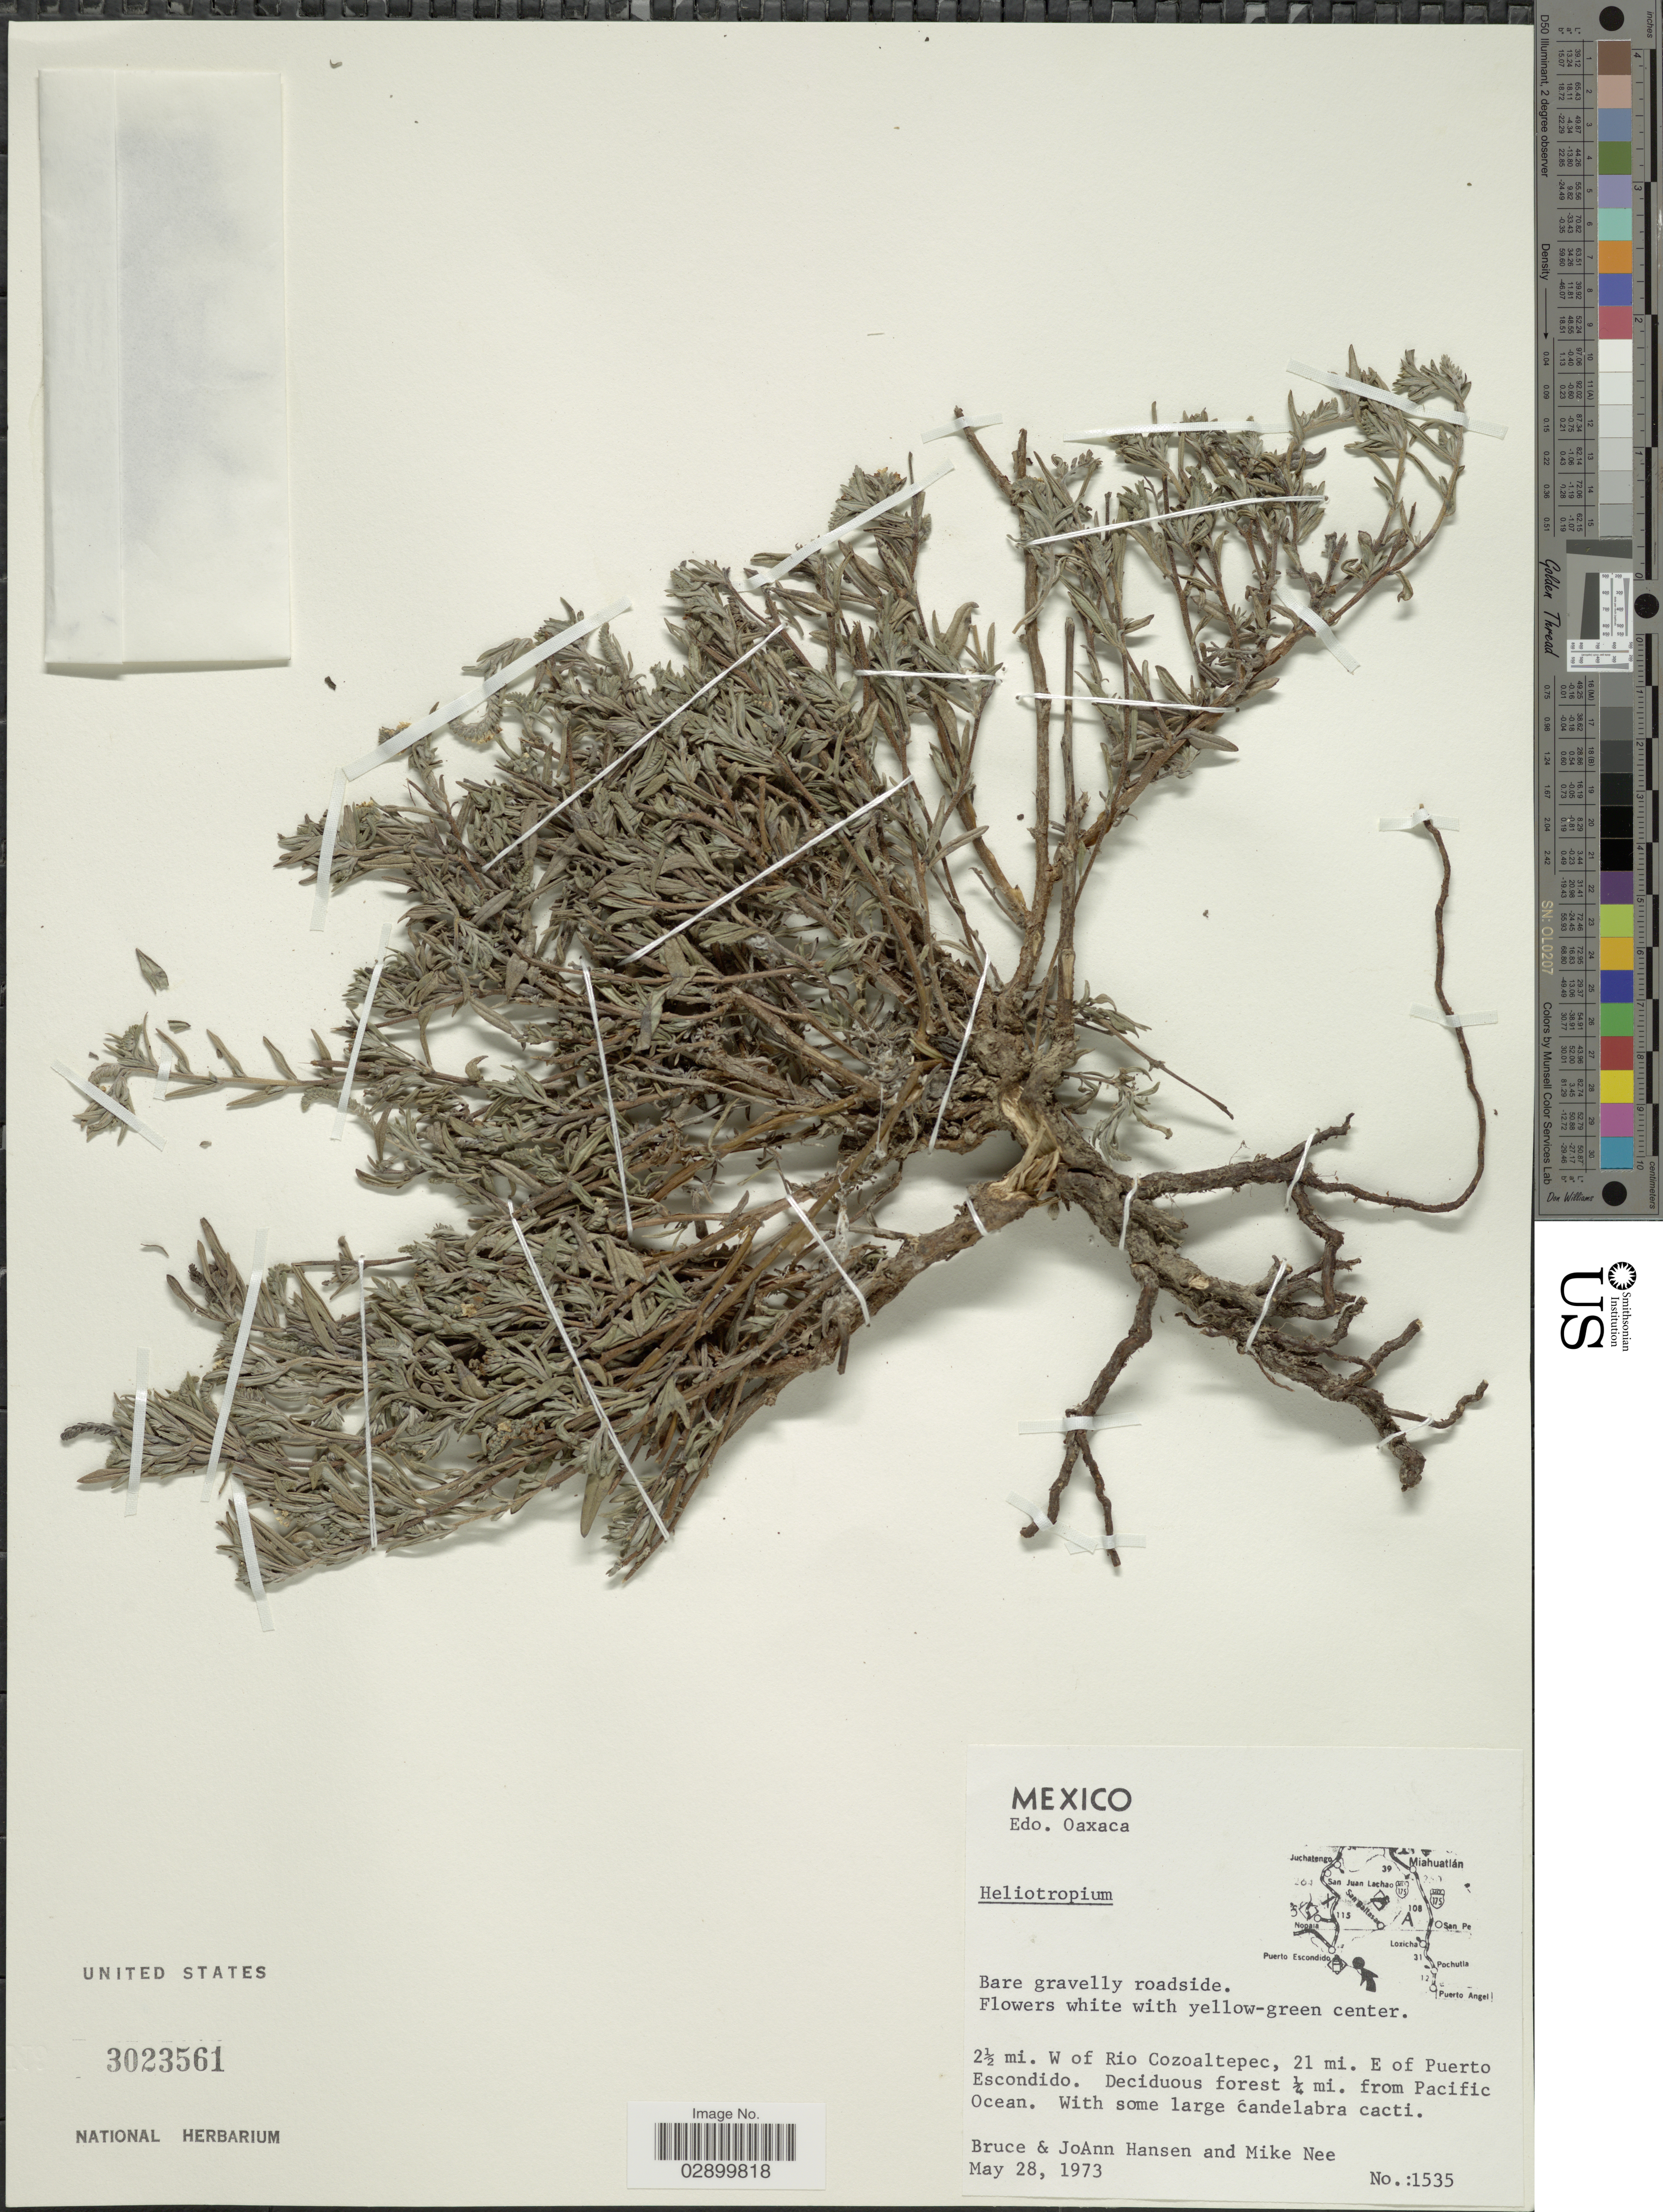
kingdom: Plantae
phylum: Tracheophyta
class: Magnoliopsida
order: Boraginales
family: Heliotropiaceae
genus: Heliotropium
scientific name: Heliotropium sp.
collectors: B. Hansen, J. Hansen & M. Nee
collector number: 1535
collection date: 1973-05-28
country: Mexico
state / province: Oaxaca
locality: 2½ mi. W of Rio Cozoaltepec, 21 mi. E of Puerto Escondido. 1/4 mi. from Pacific Ocean.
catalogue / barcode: US 3023561